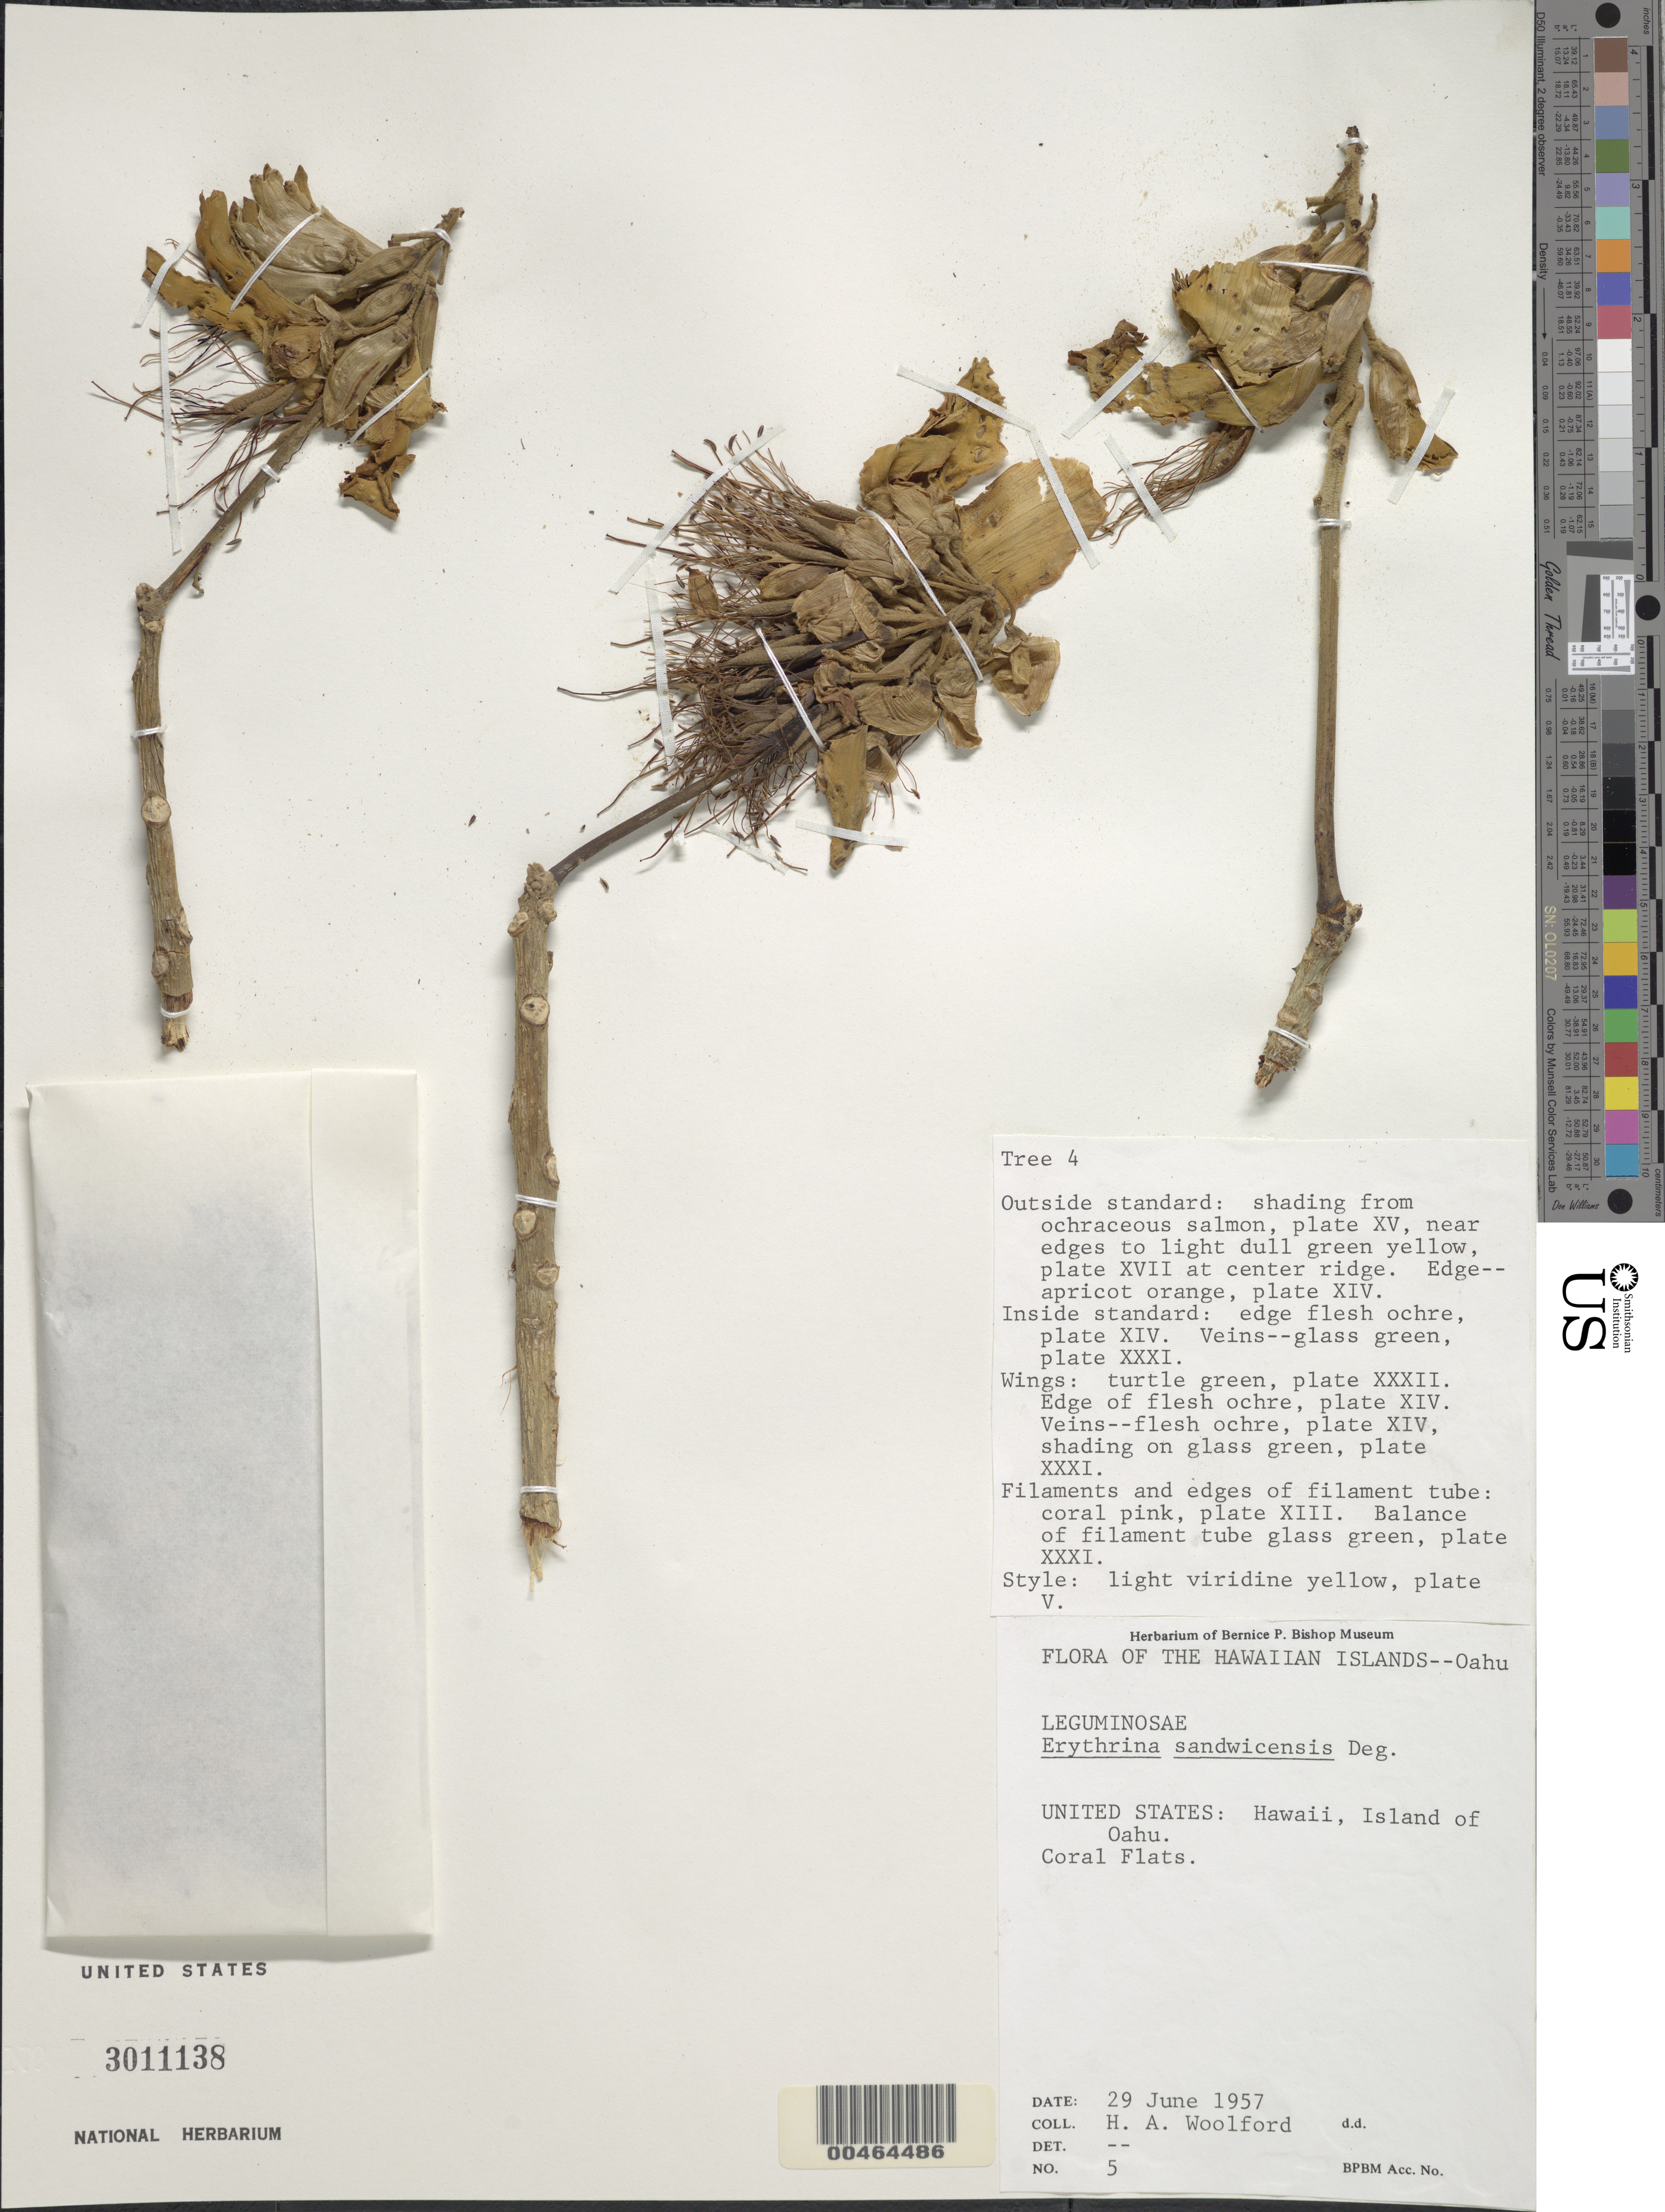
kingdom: Plantae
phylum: Tracheophyta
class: Magnoliopsida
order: Fabales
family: Fabaceae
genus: Erythrina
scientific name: Erythrina sandwicensis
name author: O. Deg.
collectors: H. Woolford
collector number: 5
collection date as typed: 29 Jun 1957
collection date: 1957-06-29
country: United States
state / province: Hawaii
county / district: Honolulu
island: Oahu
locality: Coral Flats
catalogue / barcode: US 3011138